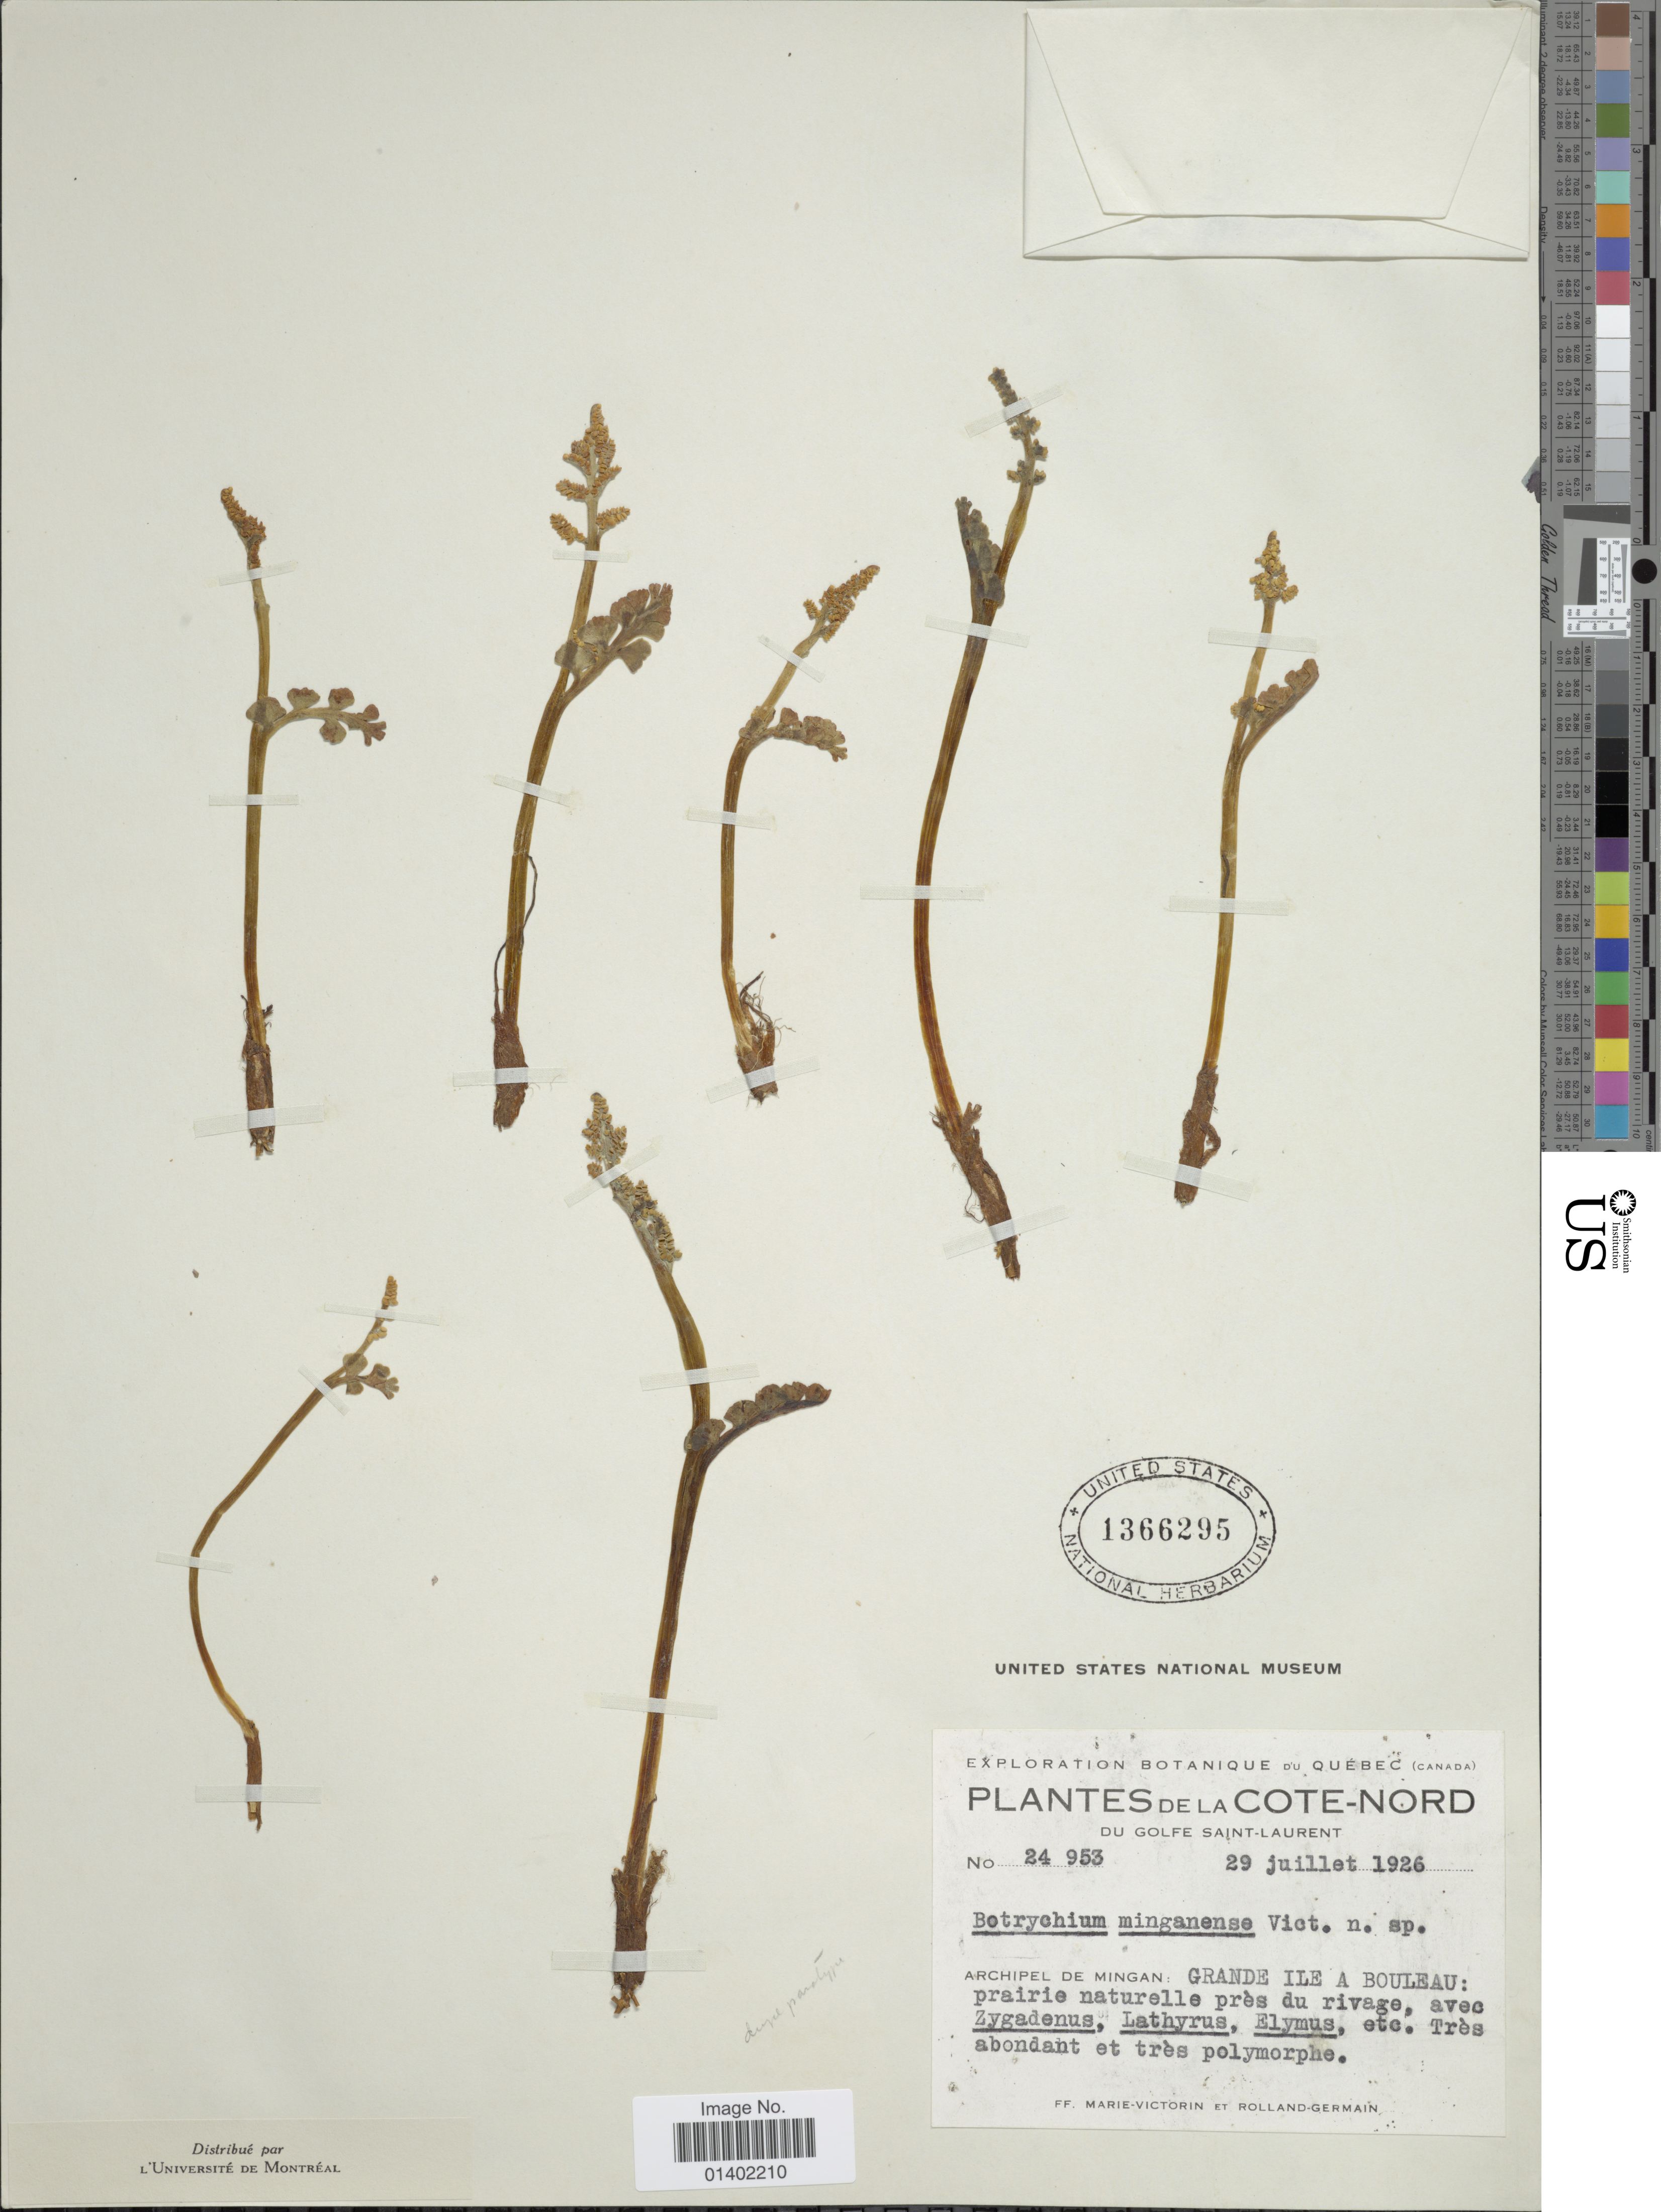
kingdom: Plantae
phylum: Tracheophyta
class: Polypodiopsida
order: Ophioglossales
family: Ophioglossaceae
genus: Botrychium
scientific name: Botrychium minganense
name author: Vict.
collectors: Fr. Marie-Victorin & Rolland-Germain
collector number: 24953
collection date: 1926-07-29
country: Canada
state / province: Quebec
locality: De la Cote-Nord, Du Golfe Saint- Laurent, Archipel De Mingan: Grande Ile A Bouleau, avec Zygadenus, Lathyrus, Elymus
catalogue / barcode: US 1366295